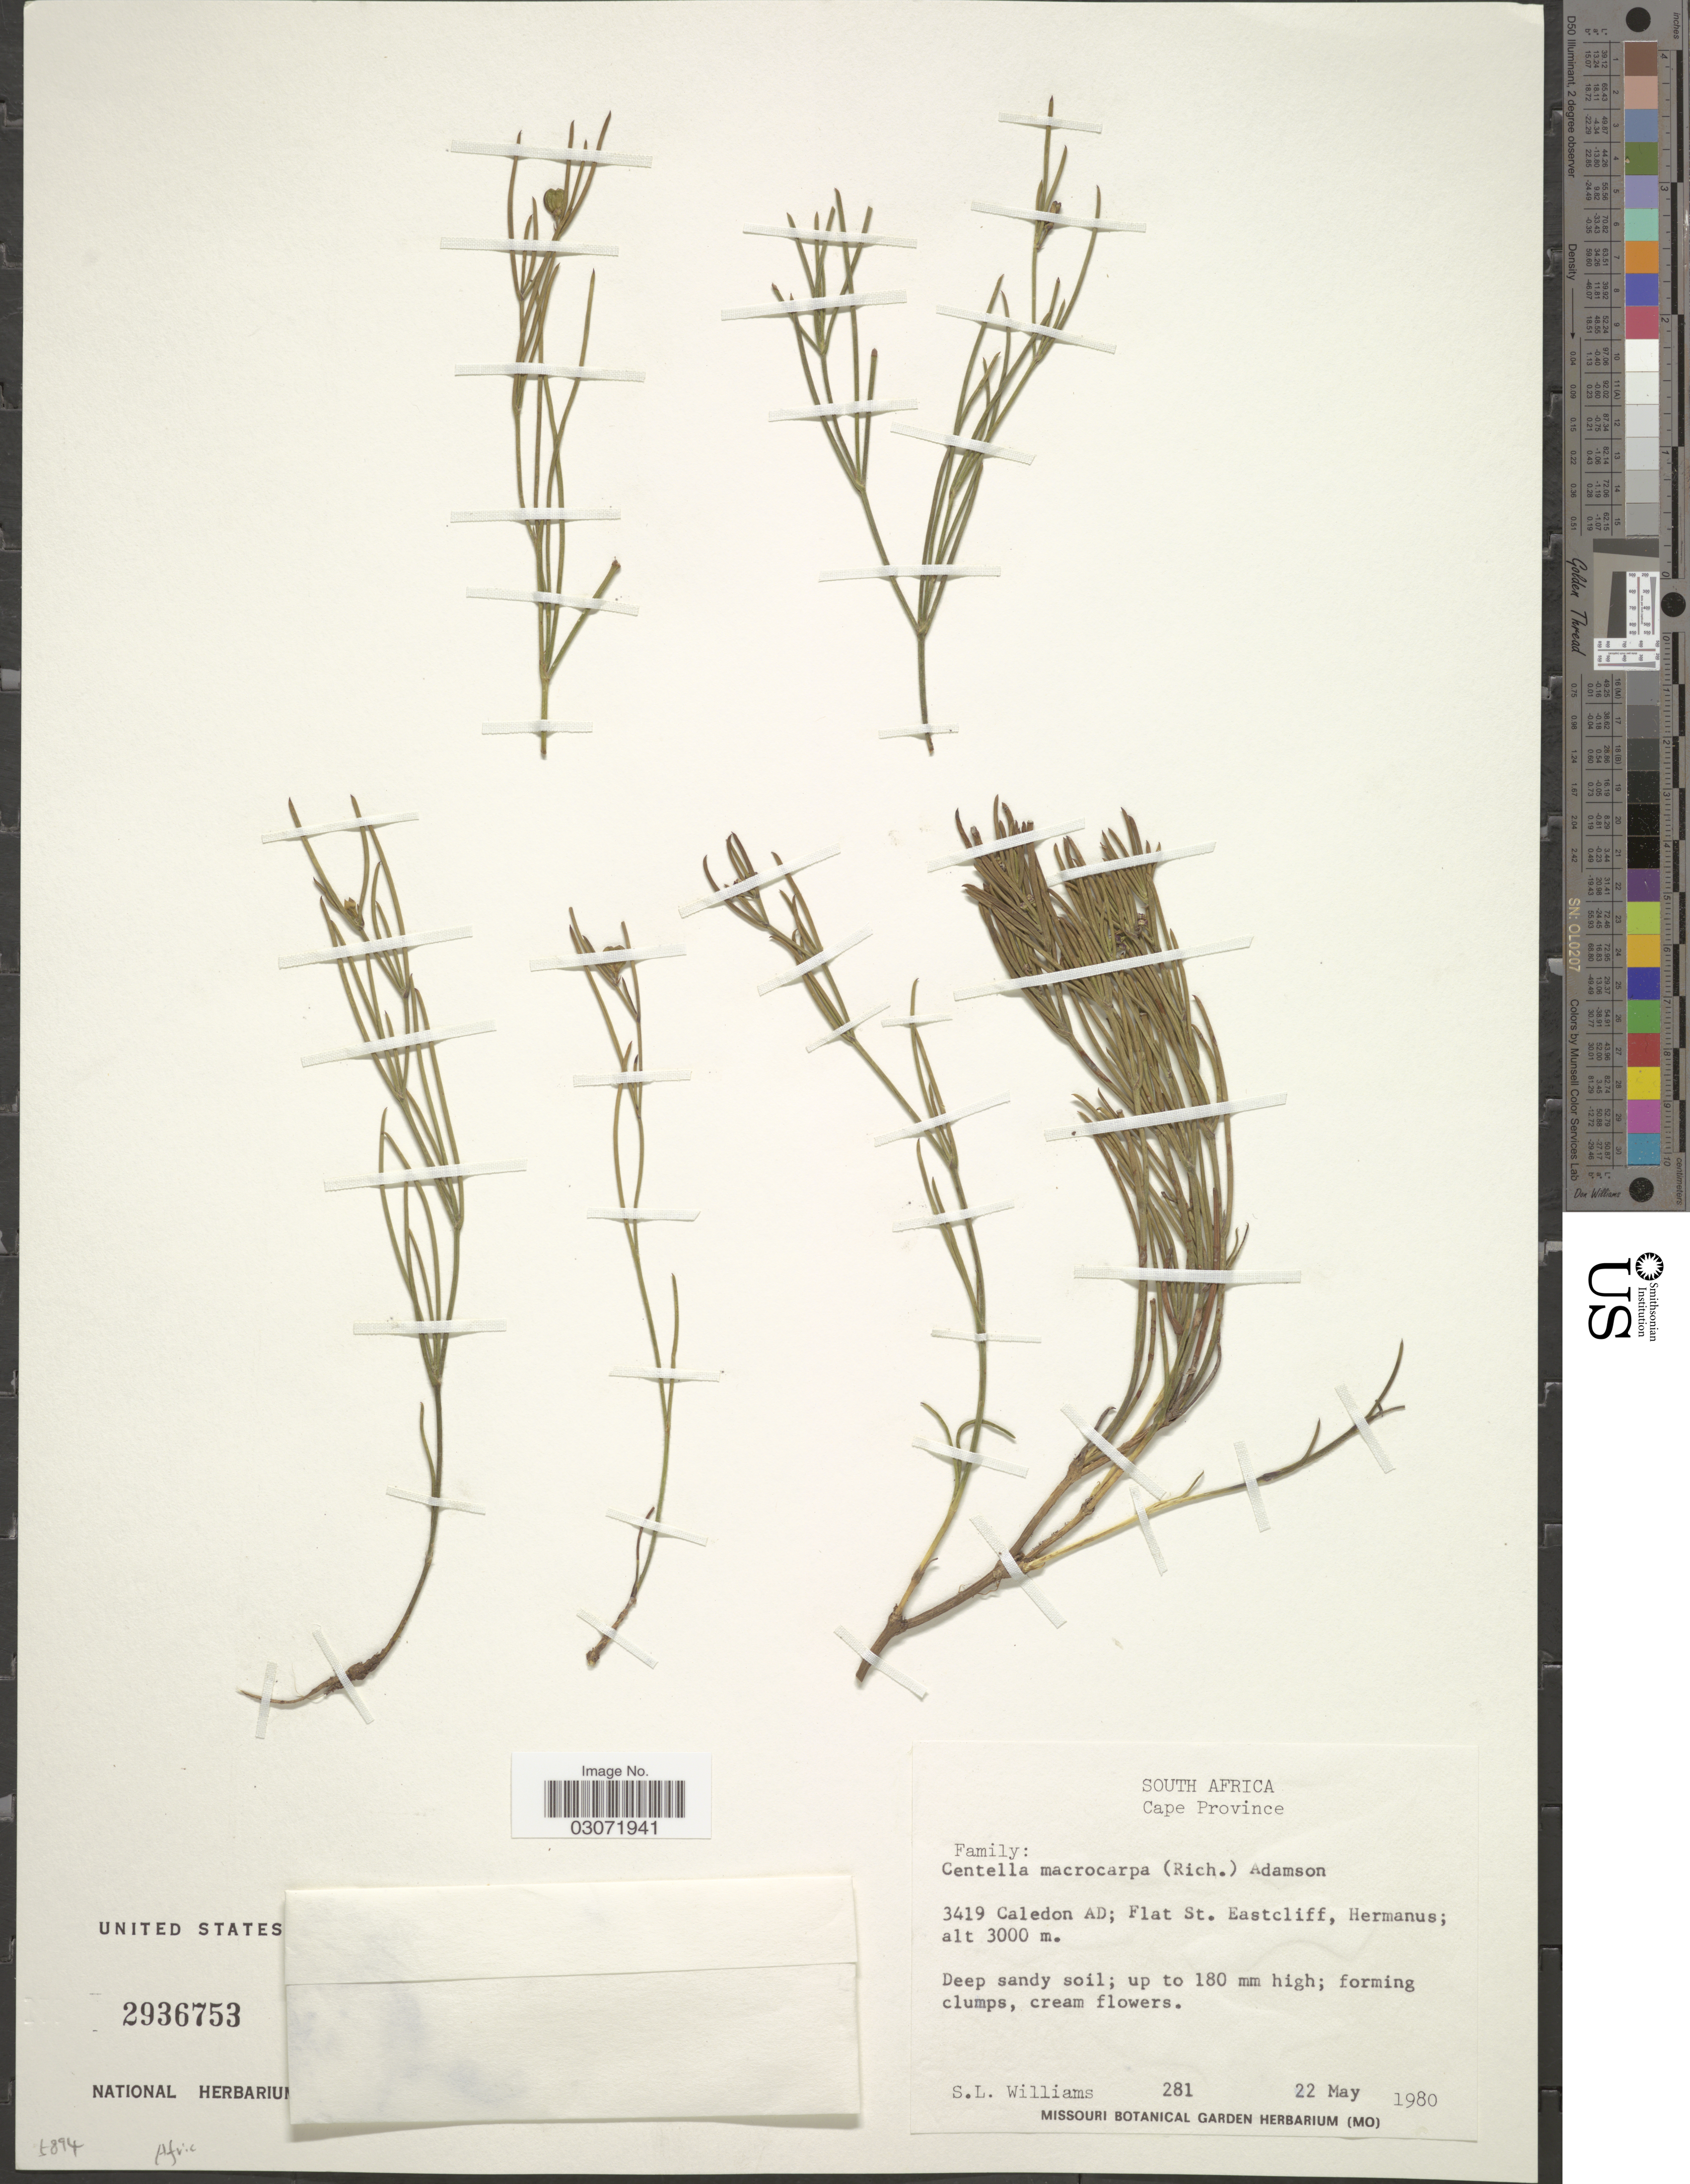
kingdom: Plantae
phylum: Tracheophyta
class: Magnoliopsida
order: Apiales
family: Apiaceae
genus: Centella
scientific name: Centella macrocarpa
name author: (A. Rich.) Adamson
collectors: S. L. Williams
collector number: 281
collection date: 1980-05-22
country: South Africa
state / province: Western Cape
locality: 3419 Caledon AD; Flat St. Eastcliff, Hermanus.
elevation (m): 3000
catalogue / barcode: US 2936753